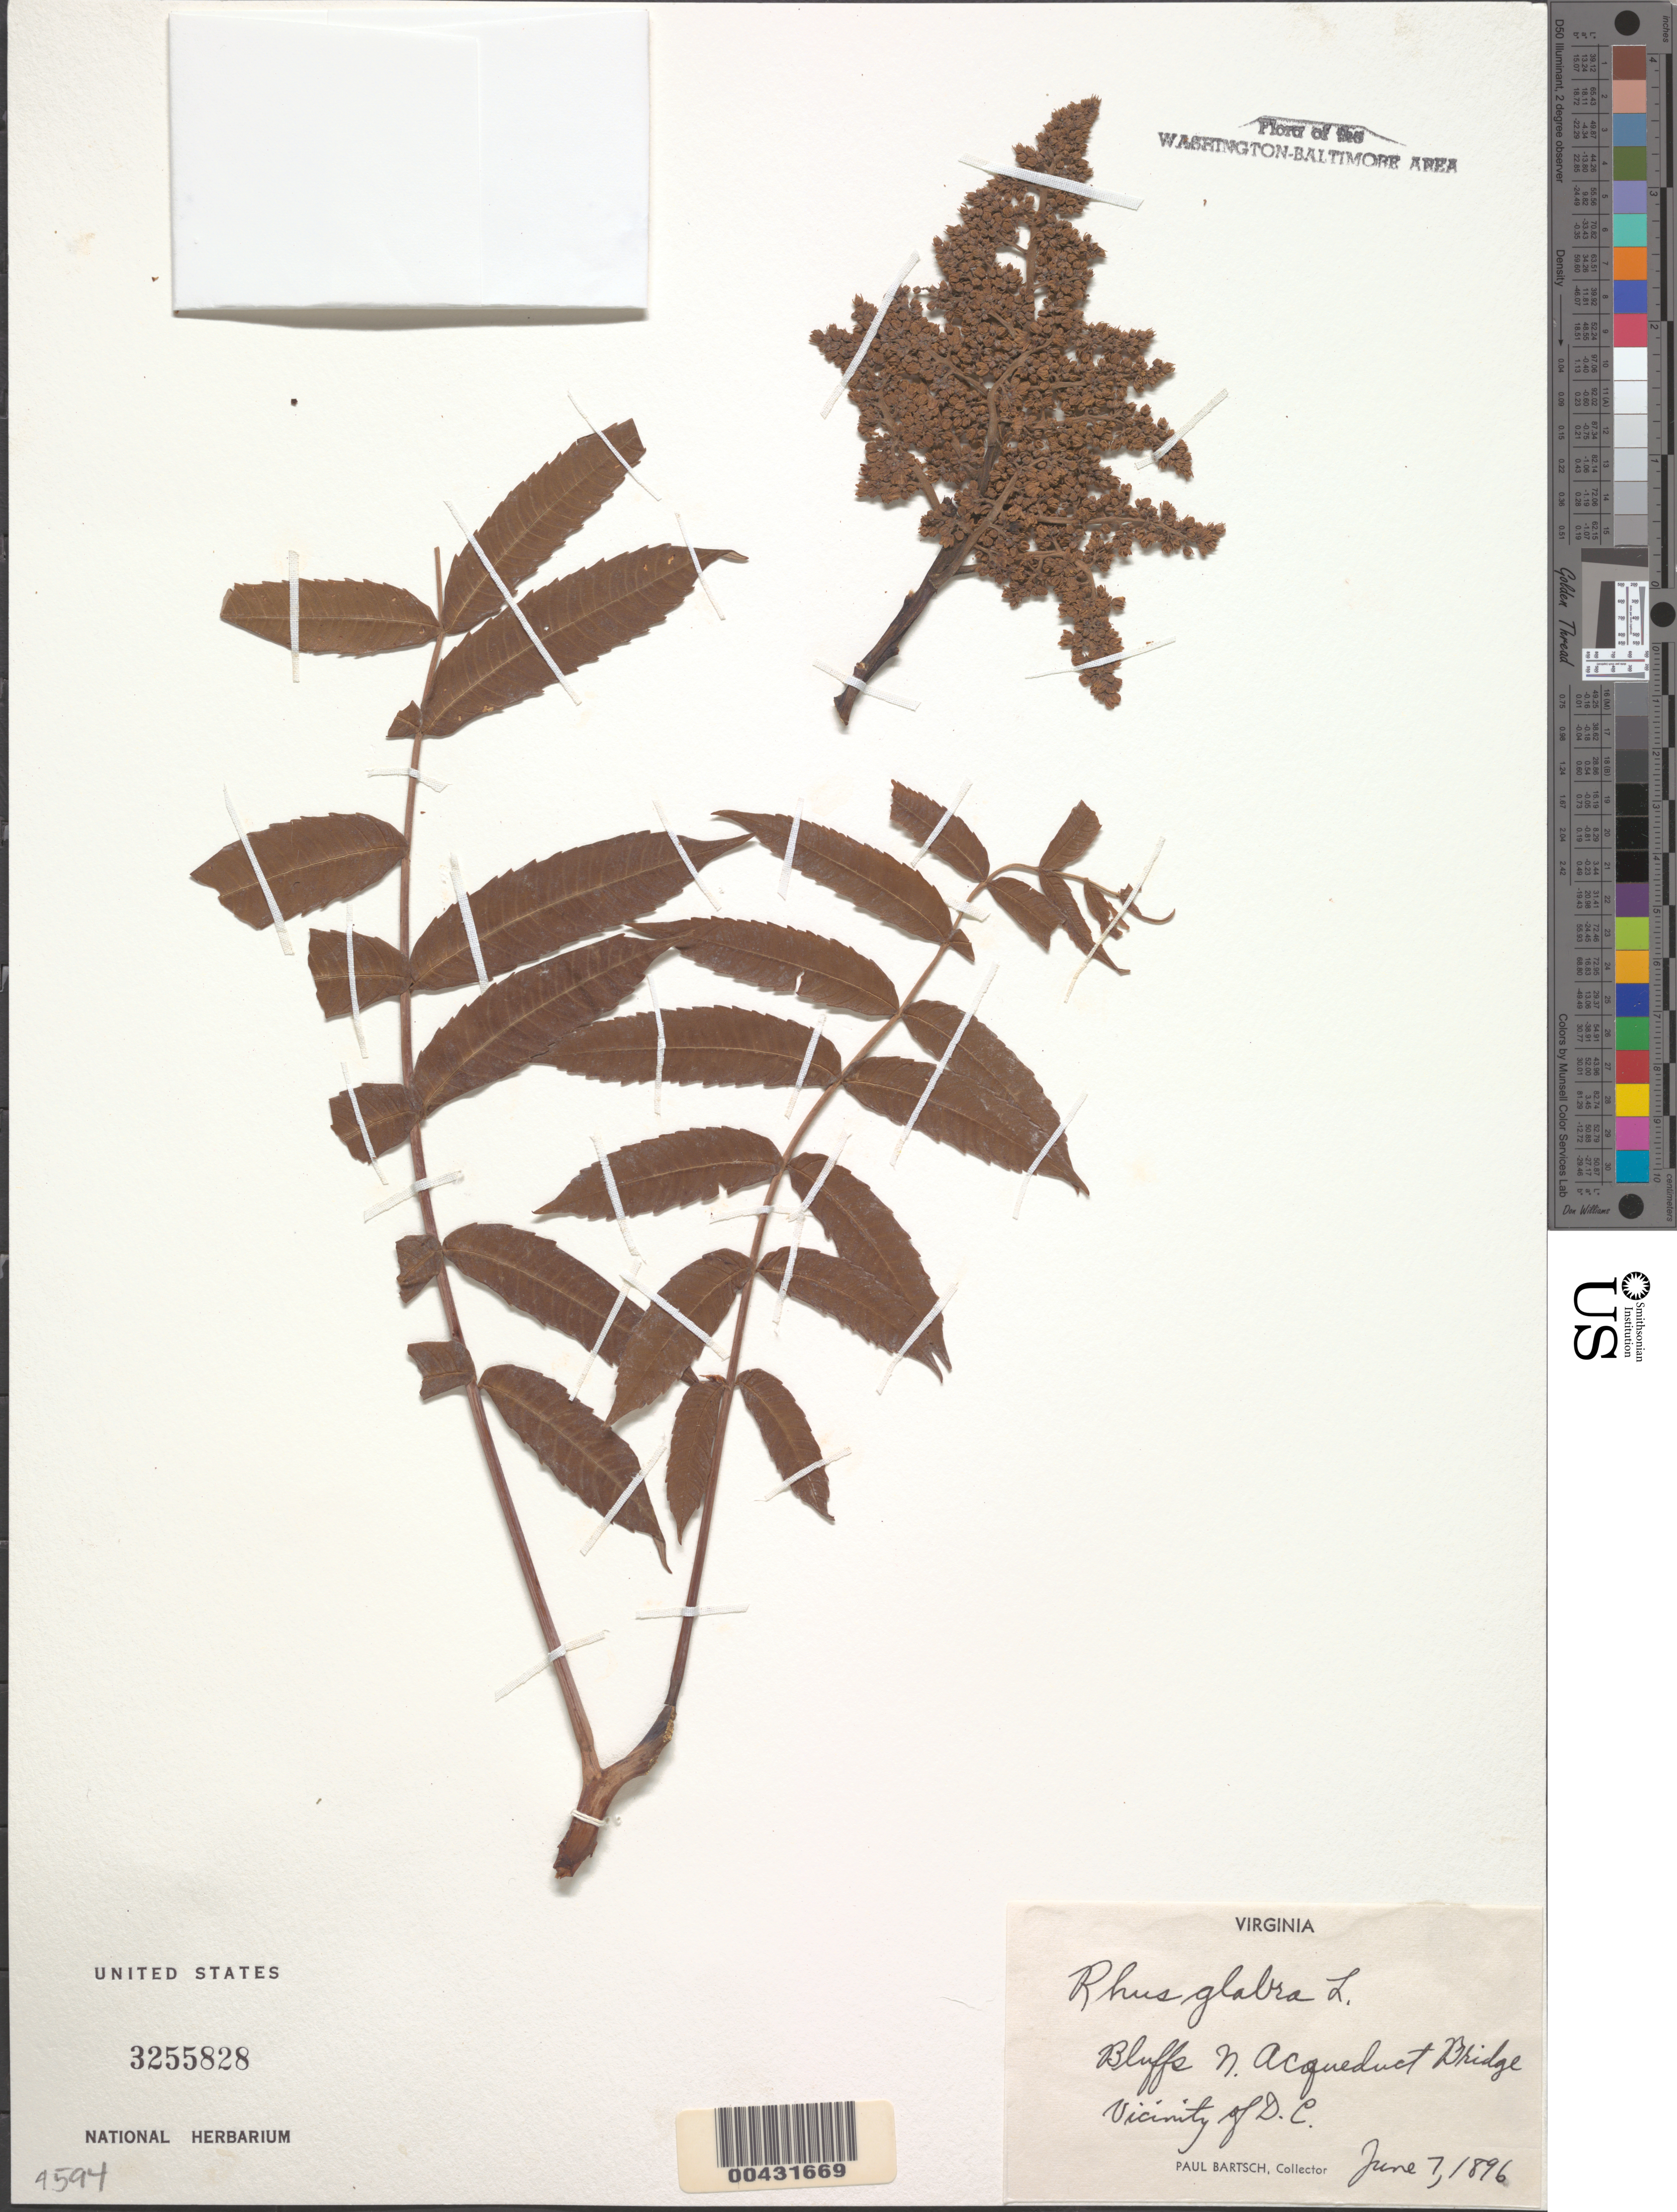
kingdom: Plantae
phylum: Tracheophyta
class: Magnoliopsida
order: Sapindales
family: Anacardiaceae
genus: Rhus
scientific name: Rhus glabra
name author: L.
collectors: P. Bartsch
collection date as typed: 07 Jun 1896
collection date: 1896-06-07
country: United States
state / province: Virginia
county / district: Arlington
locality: N of Aqueduct Bridge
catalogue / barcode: US 3255828